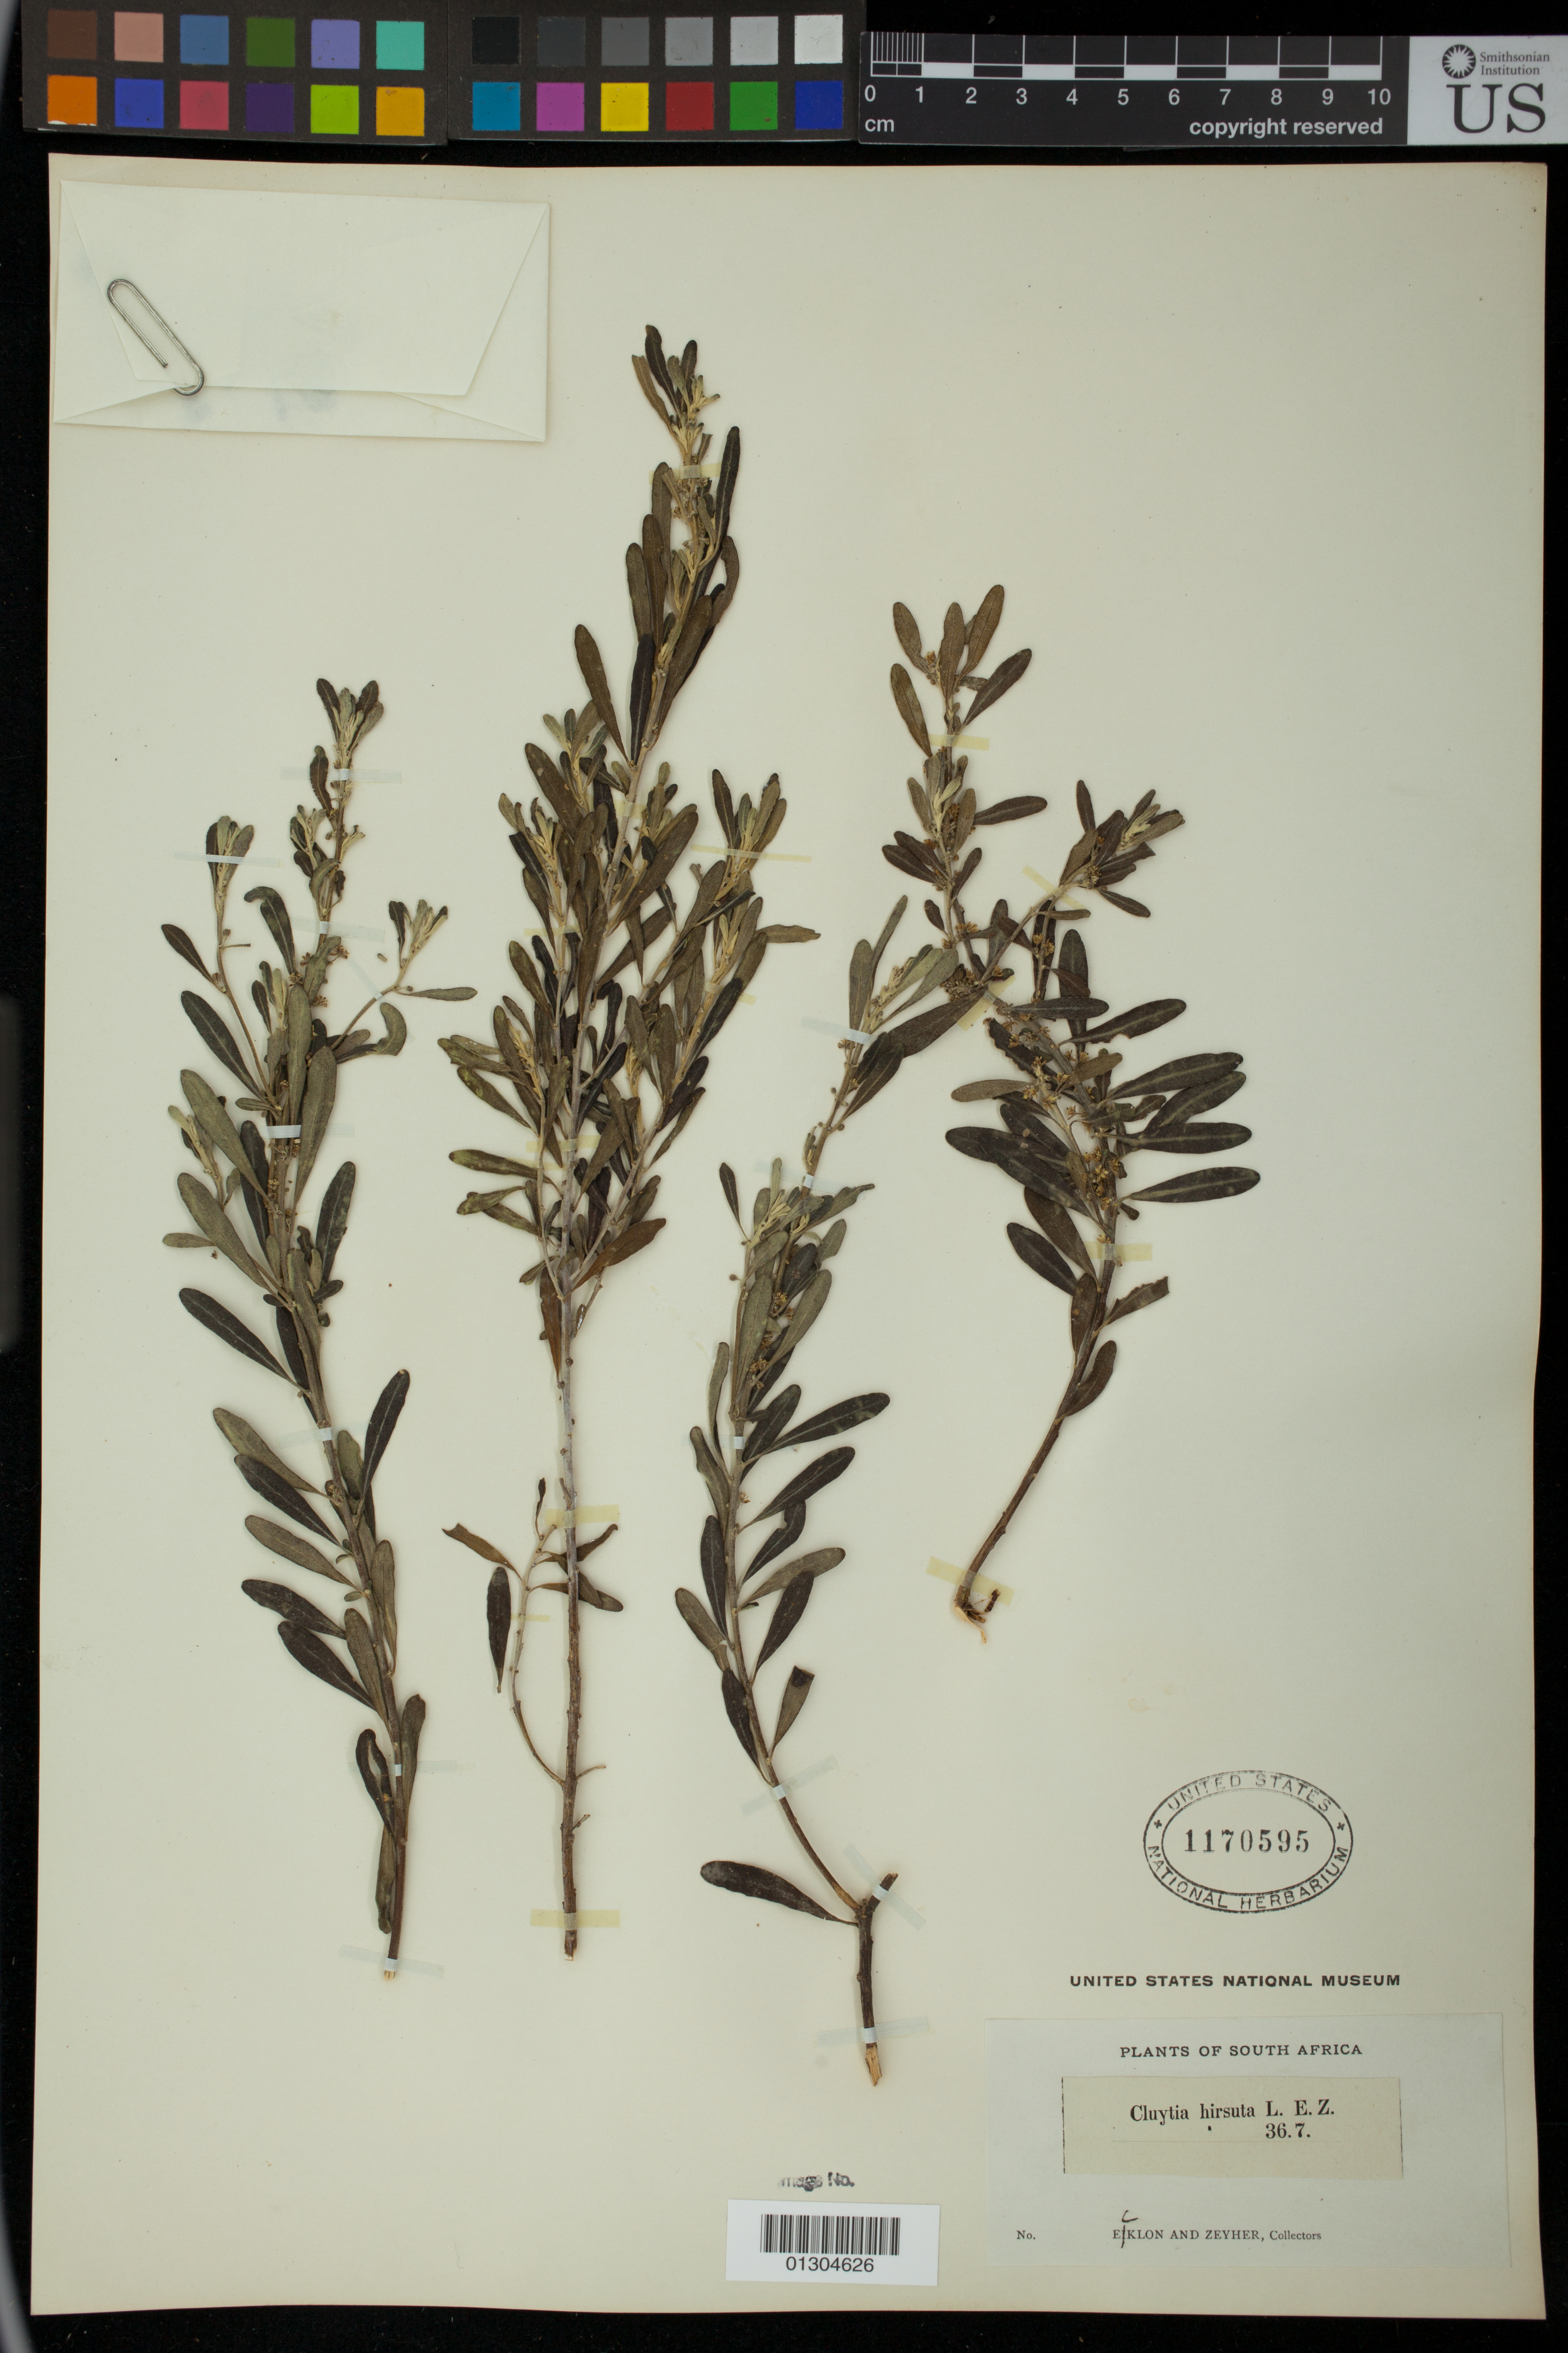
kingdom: Plantae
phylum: Tracheophyta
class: Magnoliopsida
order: Malpighiales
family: Peraceae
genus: Clutia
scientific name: Clutia hirsuta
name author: (Sond.) Müll. Arg.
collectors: C. F. Ecklon & C. Zeyher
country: South Africa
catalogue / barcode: US 1170595